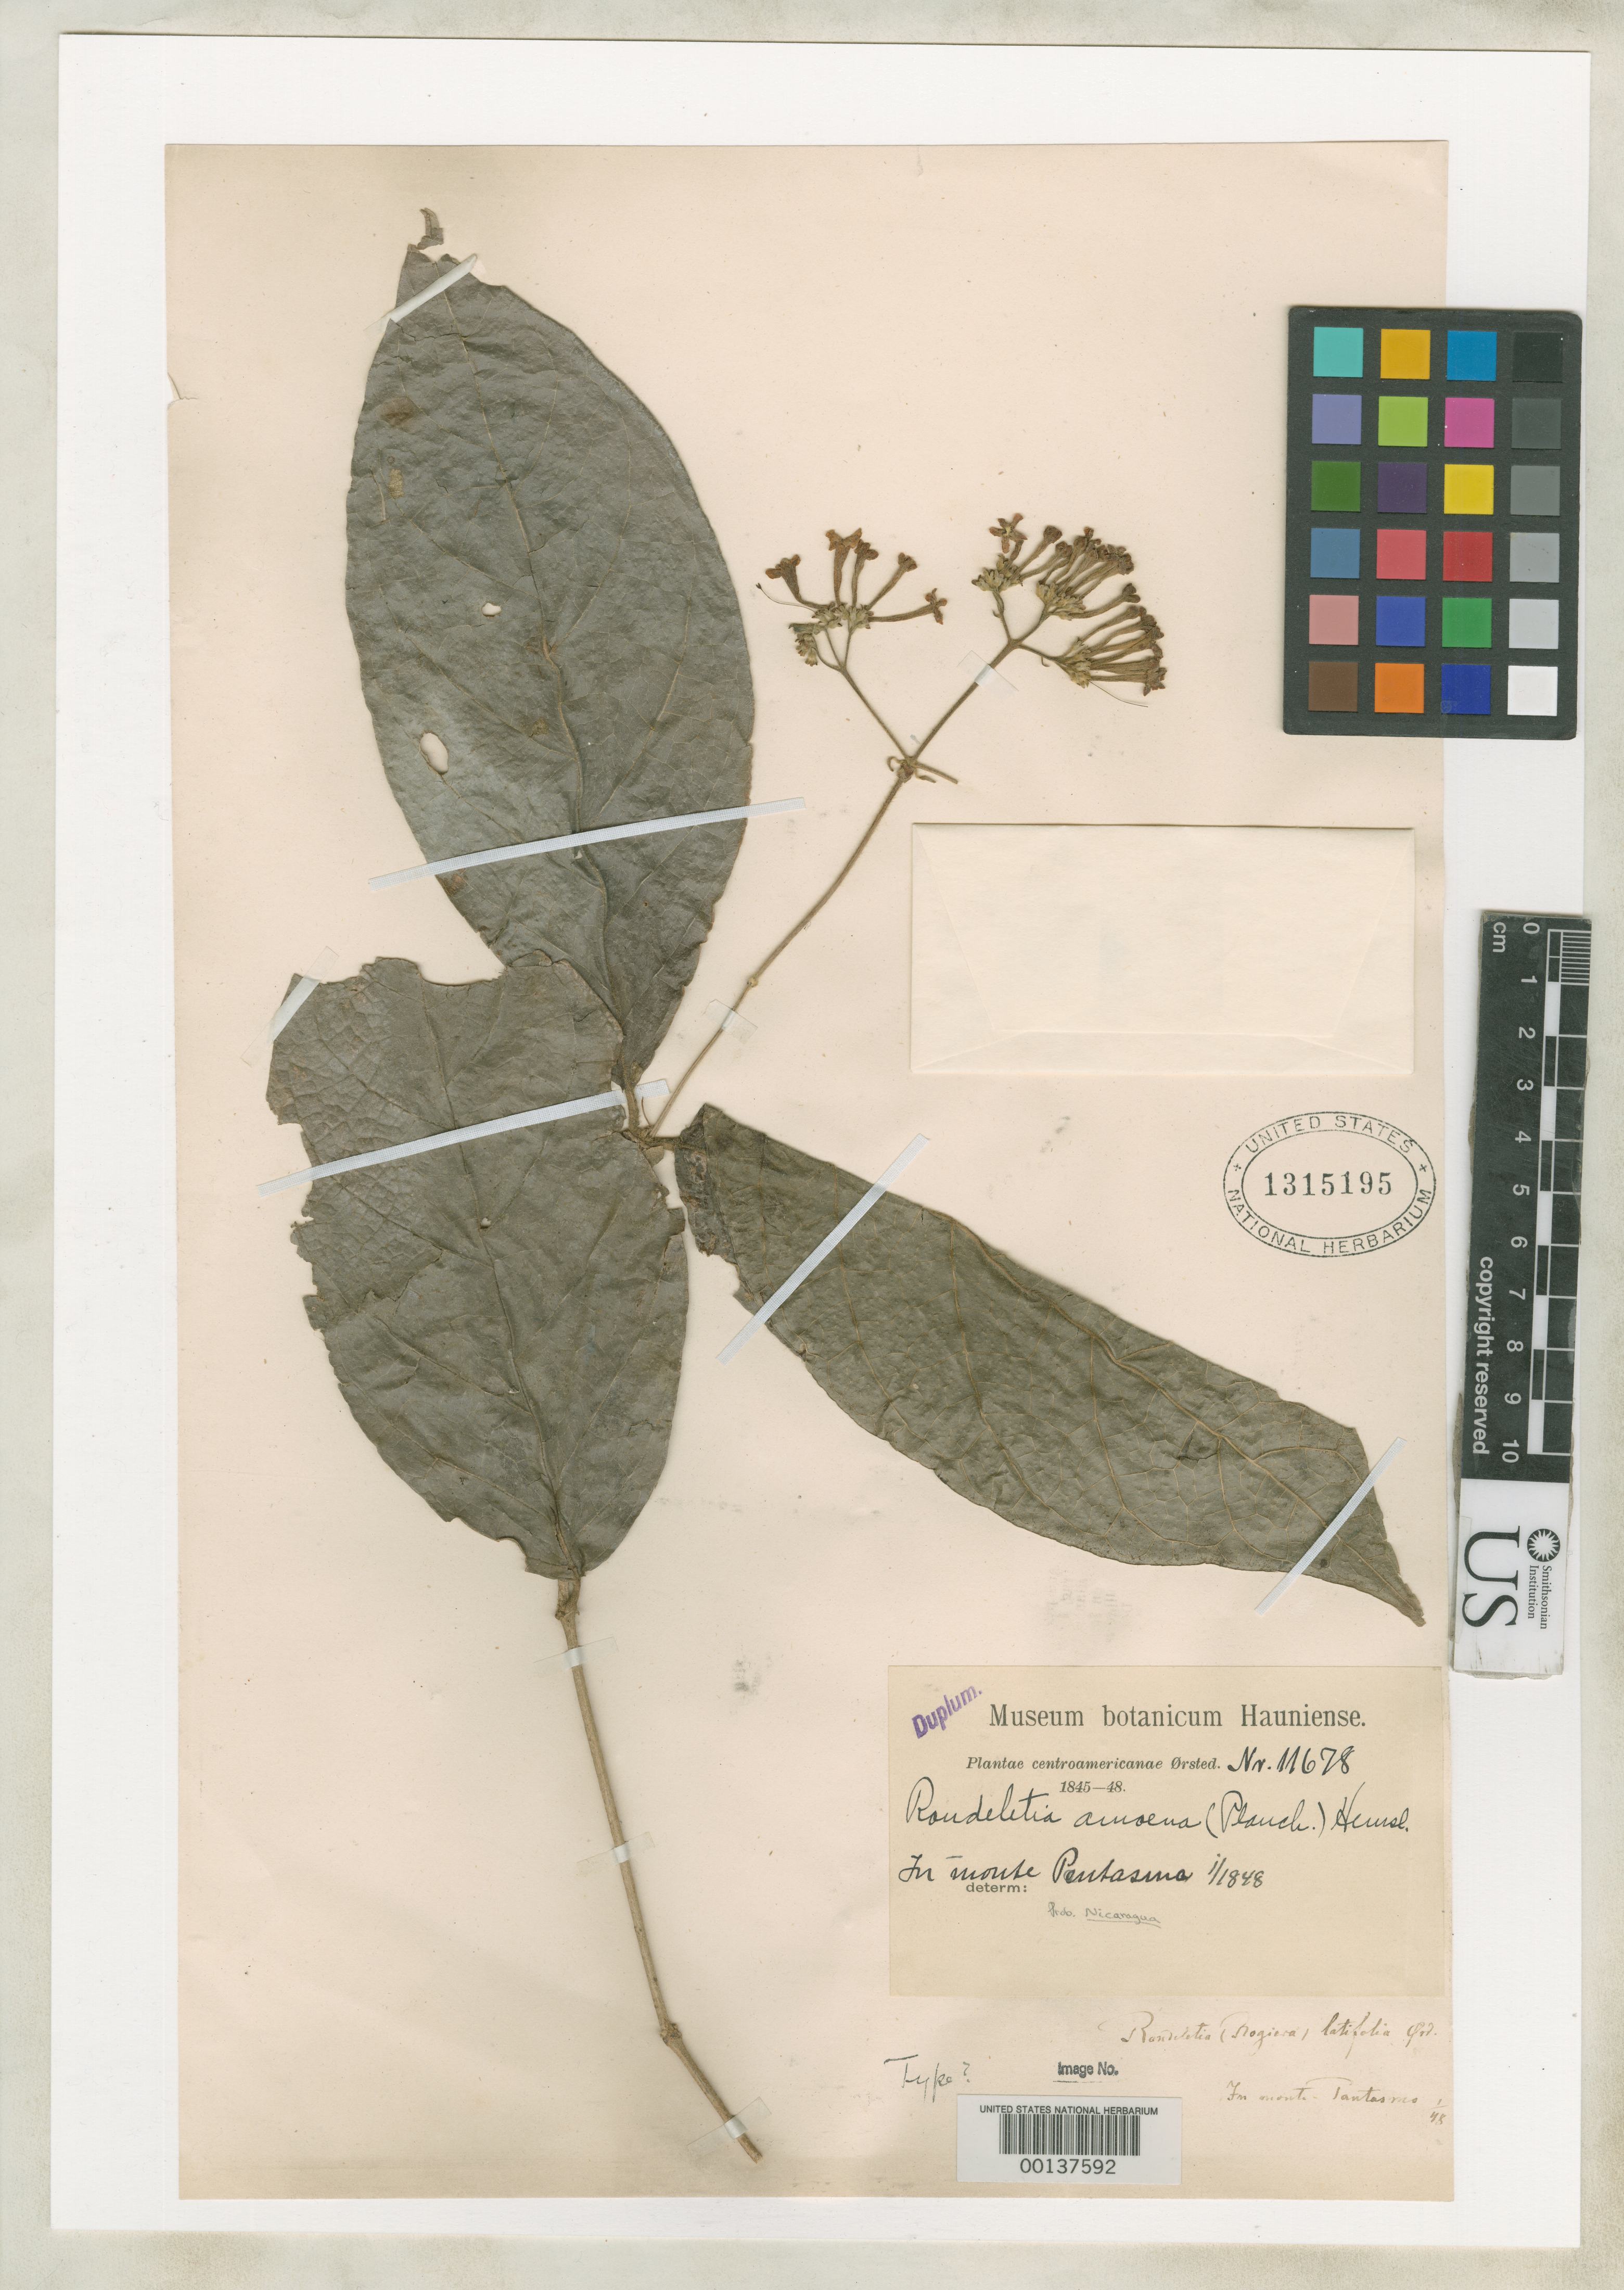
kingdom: Plantae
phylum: Tracheophyta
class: Magnoliopsida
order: Gentianales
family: Rubiaceae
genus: Rondeletia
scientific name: Rondeletia latifolia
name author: Oerst.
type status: Possible Type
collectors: A. S. Oersted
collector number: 11678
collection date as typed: Jan 1848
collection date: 1848-01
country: Nicaragua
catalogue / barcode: US 1315195